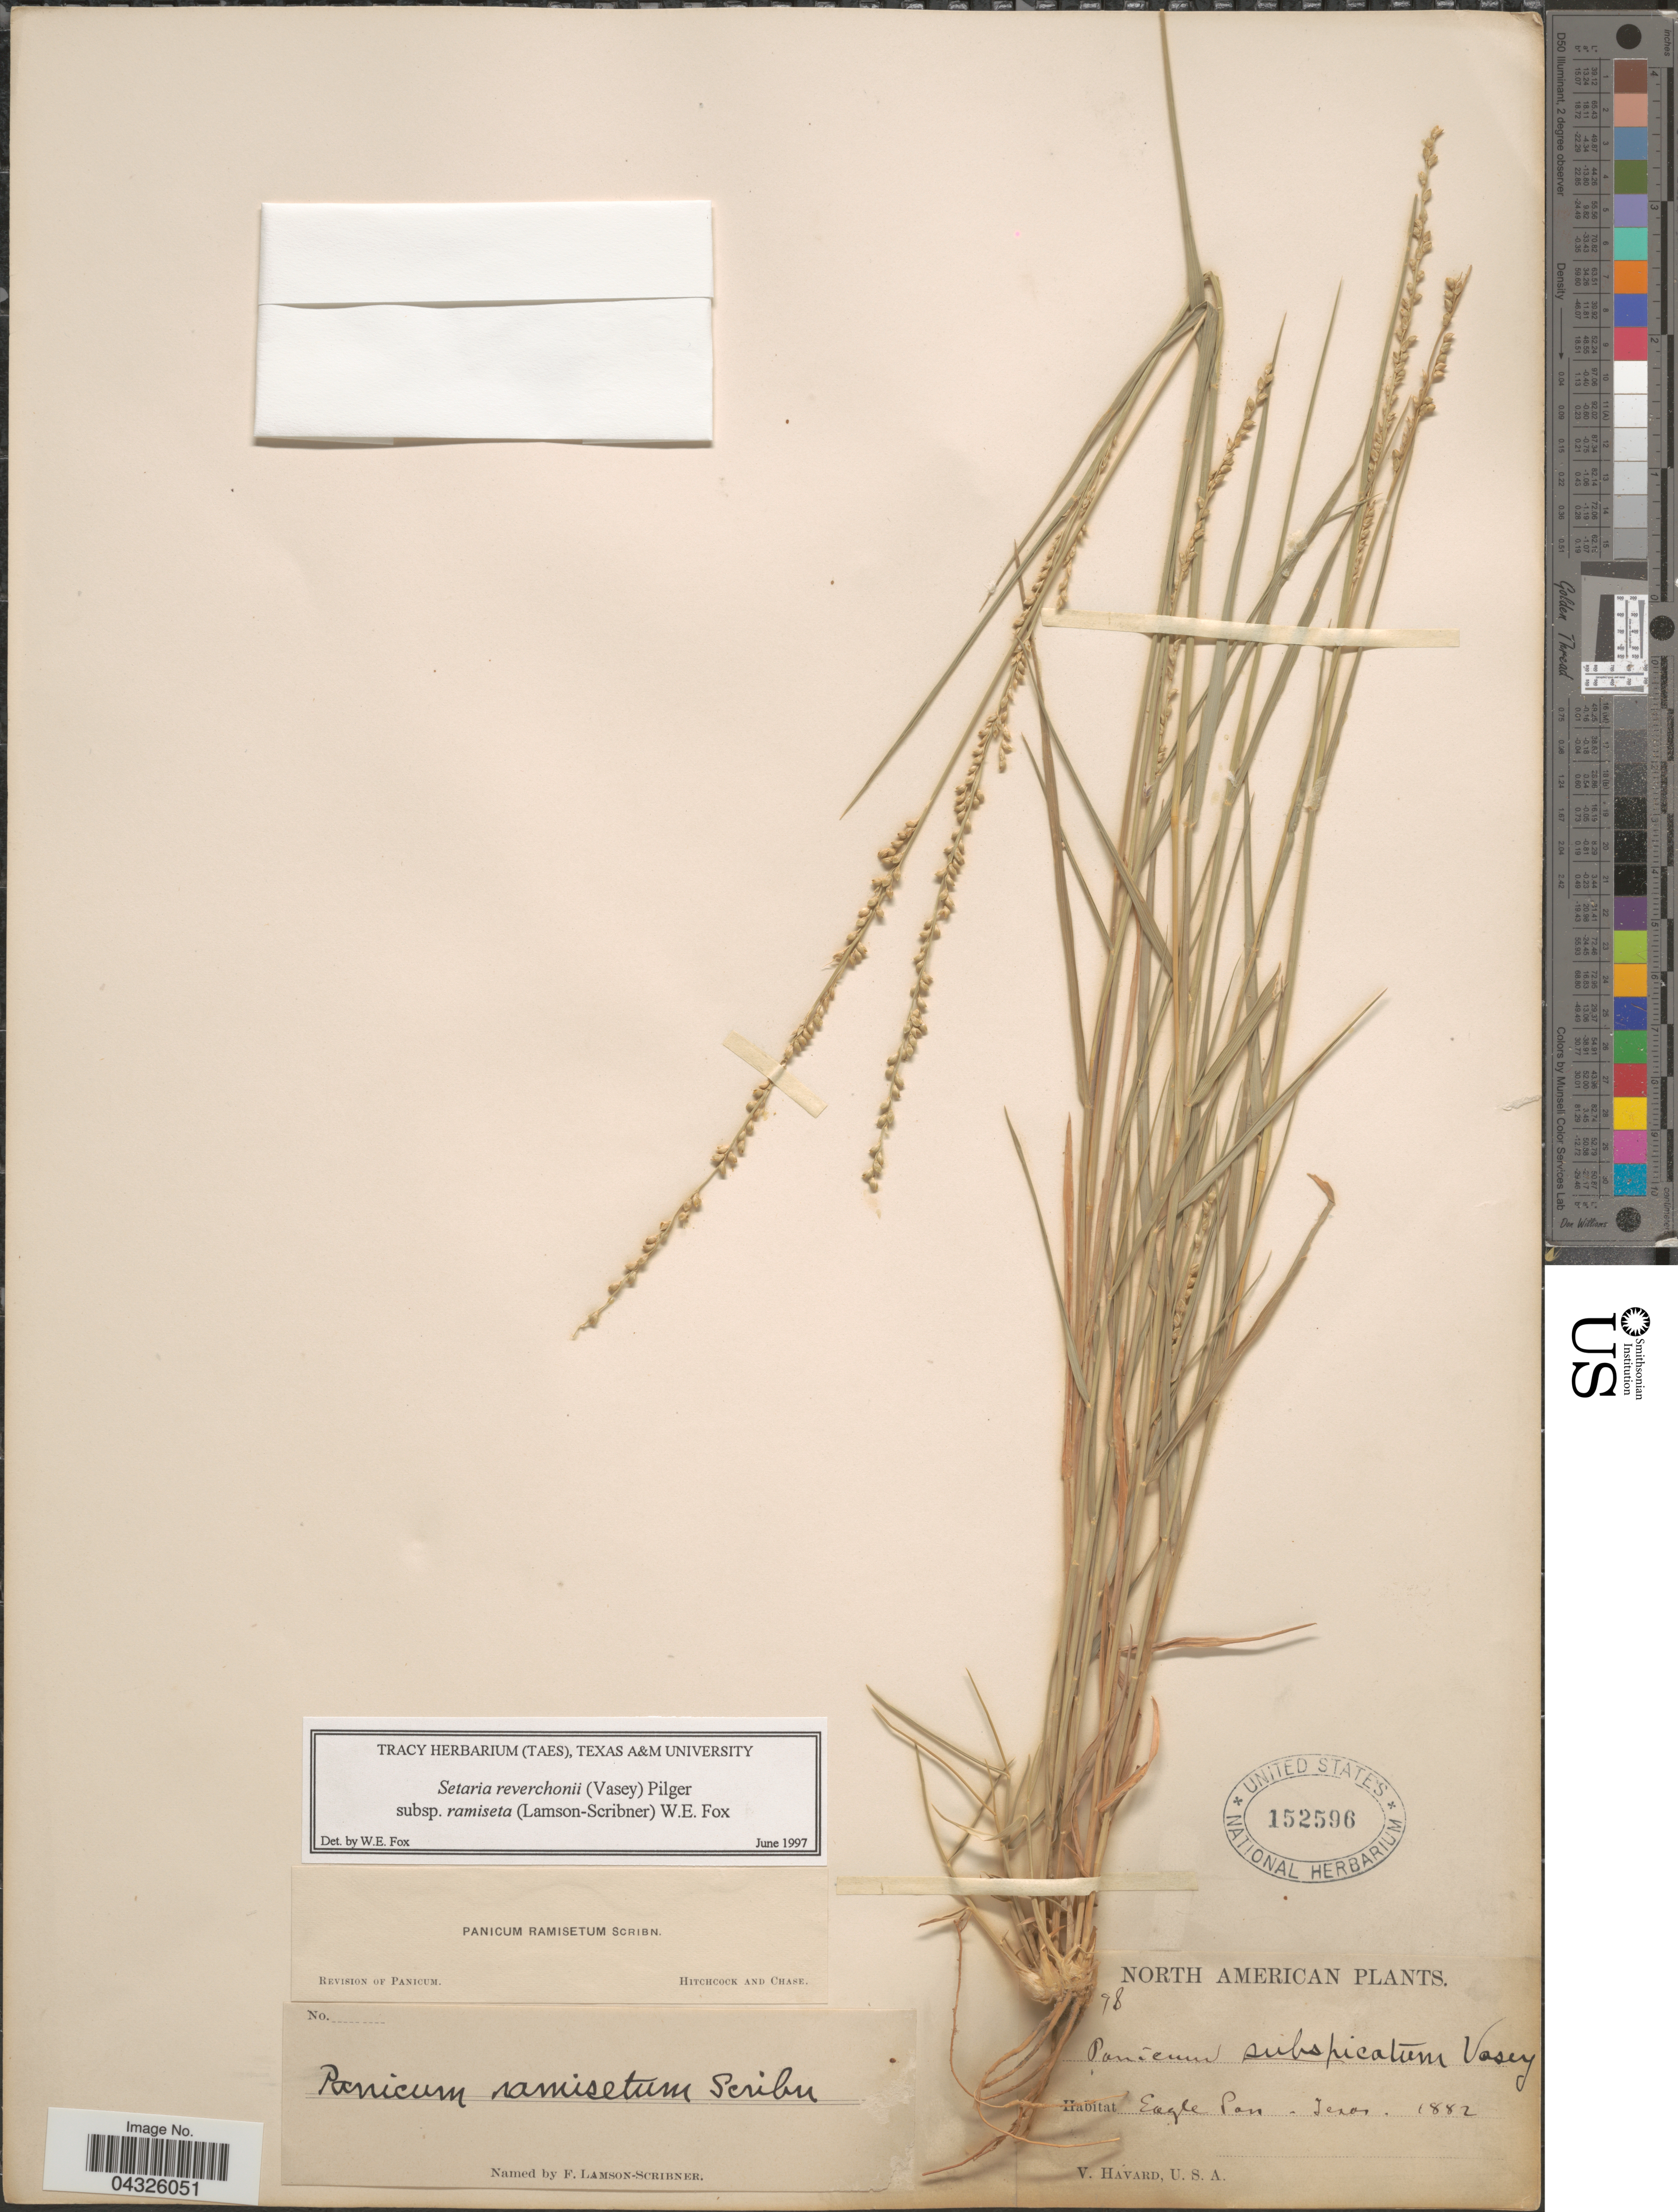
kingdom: Plantae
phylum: Tracheophyta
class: Liliopsida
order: Poales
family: Poaceae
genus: Setaria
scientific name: Setaria reverchonii subsp. ramiseta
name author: (Scribn.) W.E. Fox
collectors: V. Havard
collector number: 98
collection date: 1882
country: United States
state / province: Texas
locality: Eagle Pass.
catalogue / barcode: US 152596